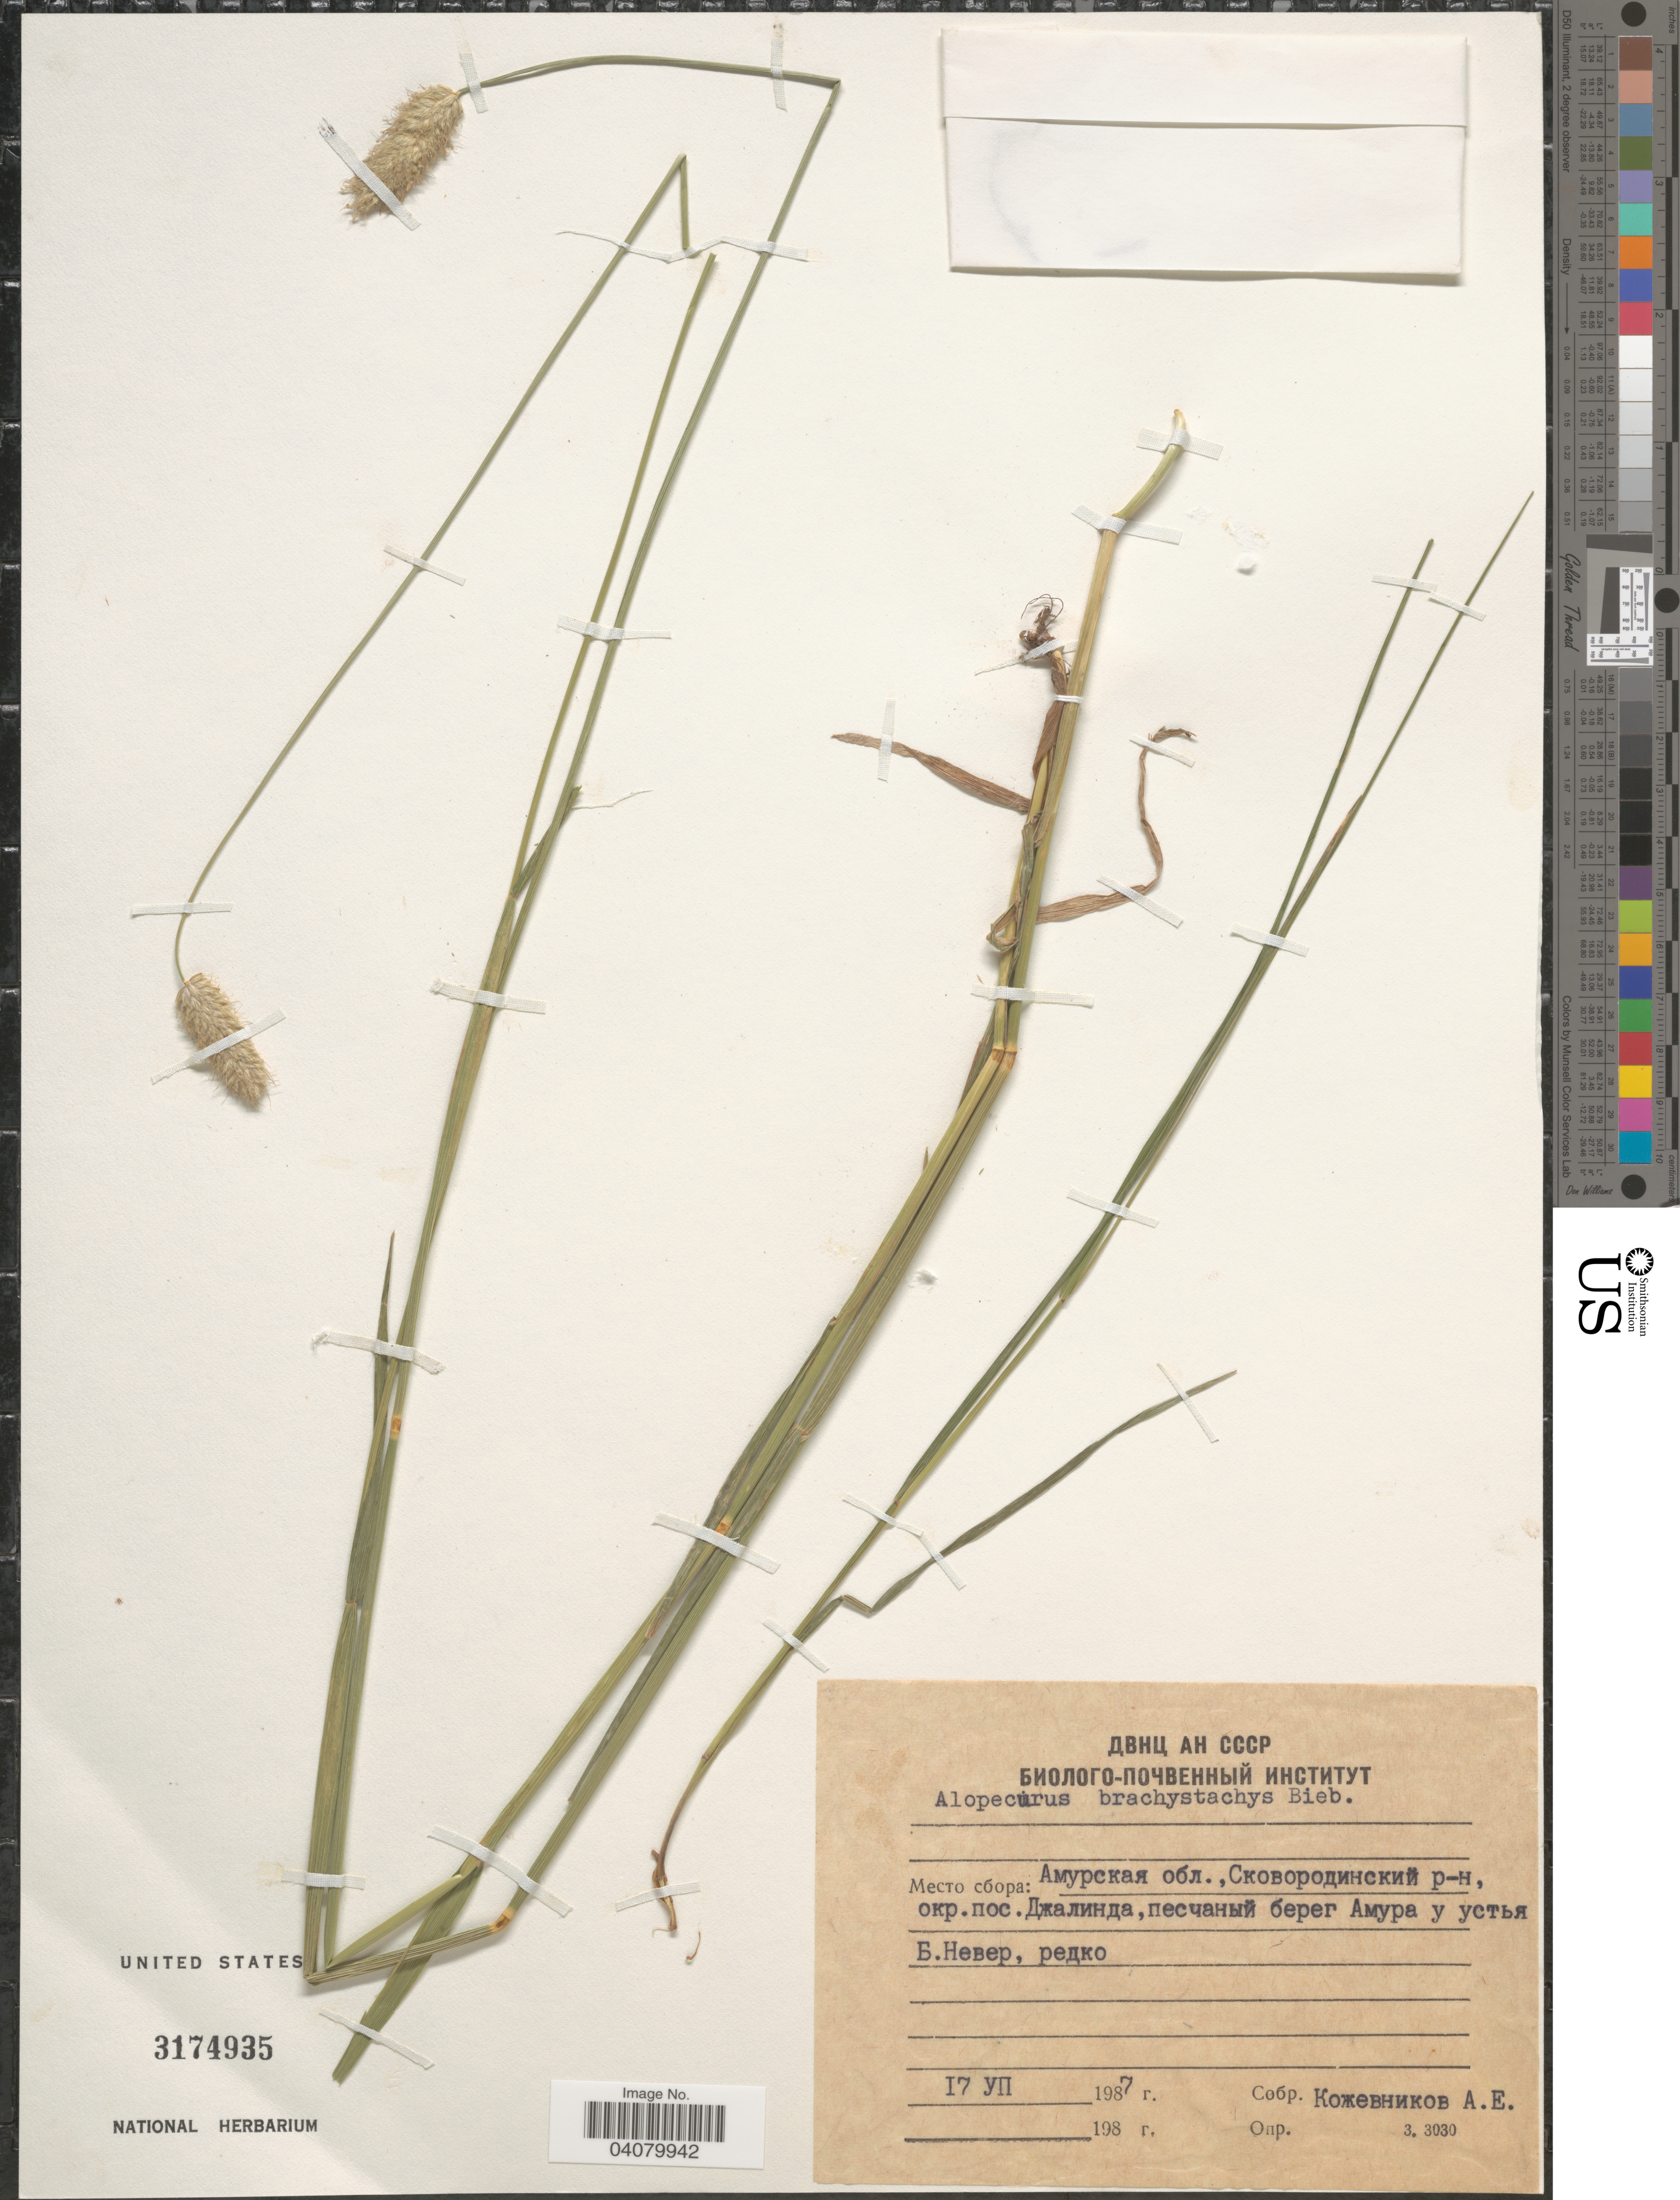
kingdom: Plantae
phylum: Tracheophyta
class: Liliopsida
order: Poales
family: Poaceae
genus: Alopecurus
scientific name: Alopecurus aequalis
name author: Sobol.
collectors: A. Kozhevnikov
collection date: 1987-07-17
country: Russian Federation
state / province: Amur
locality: District Skovorodinskiy, vicinity of village Dzhalinda, shore of river Amur near mouyh of river Bolshoy Never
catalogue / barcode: US 3174935